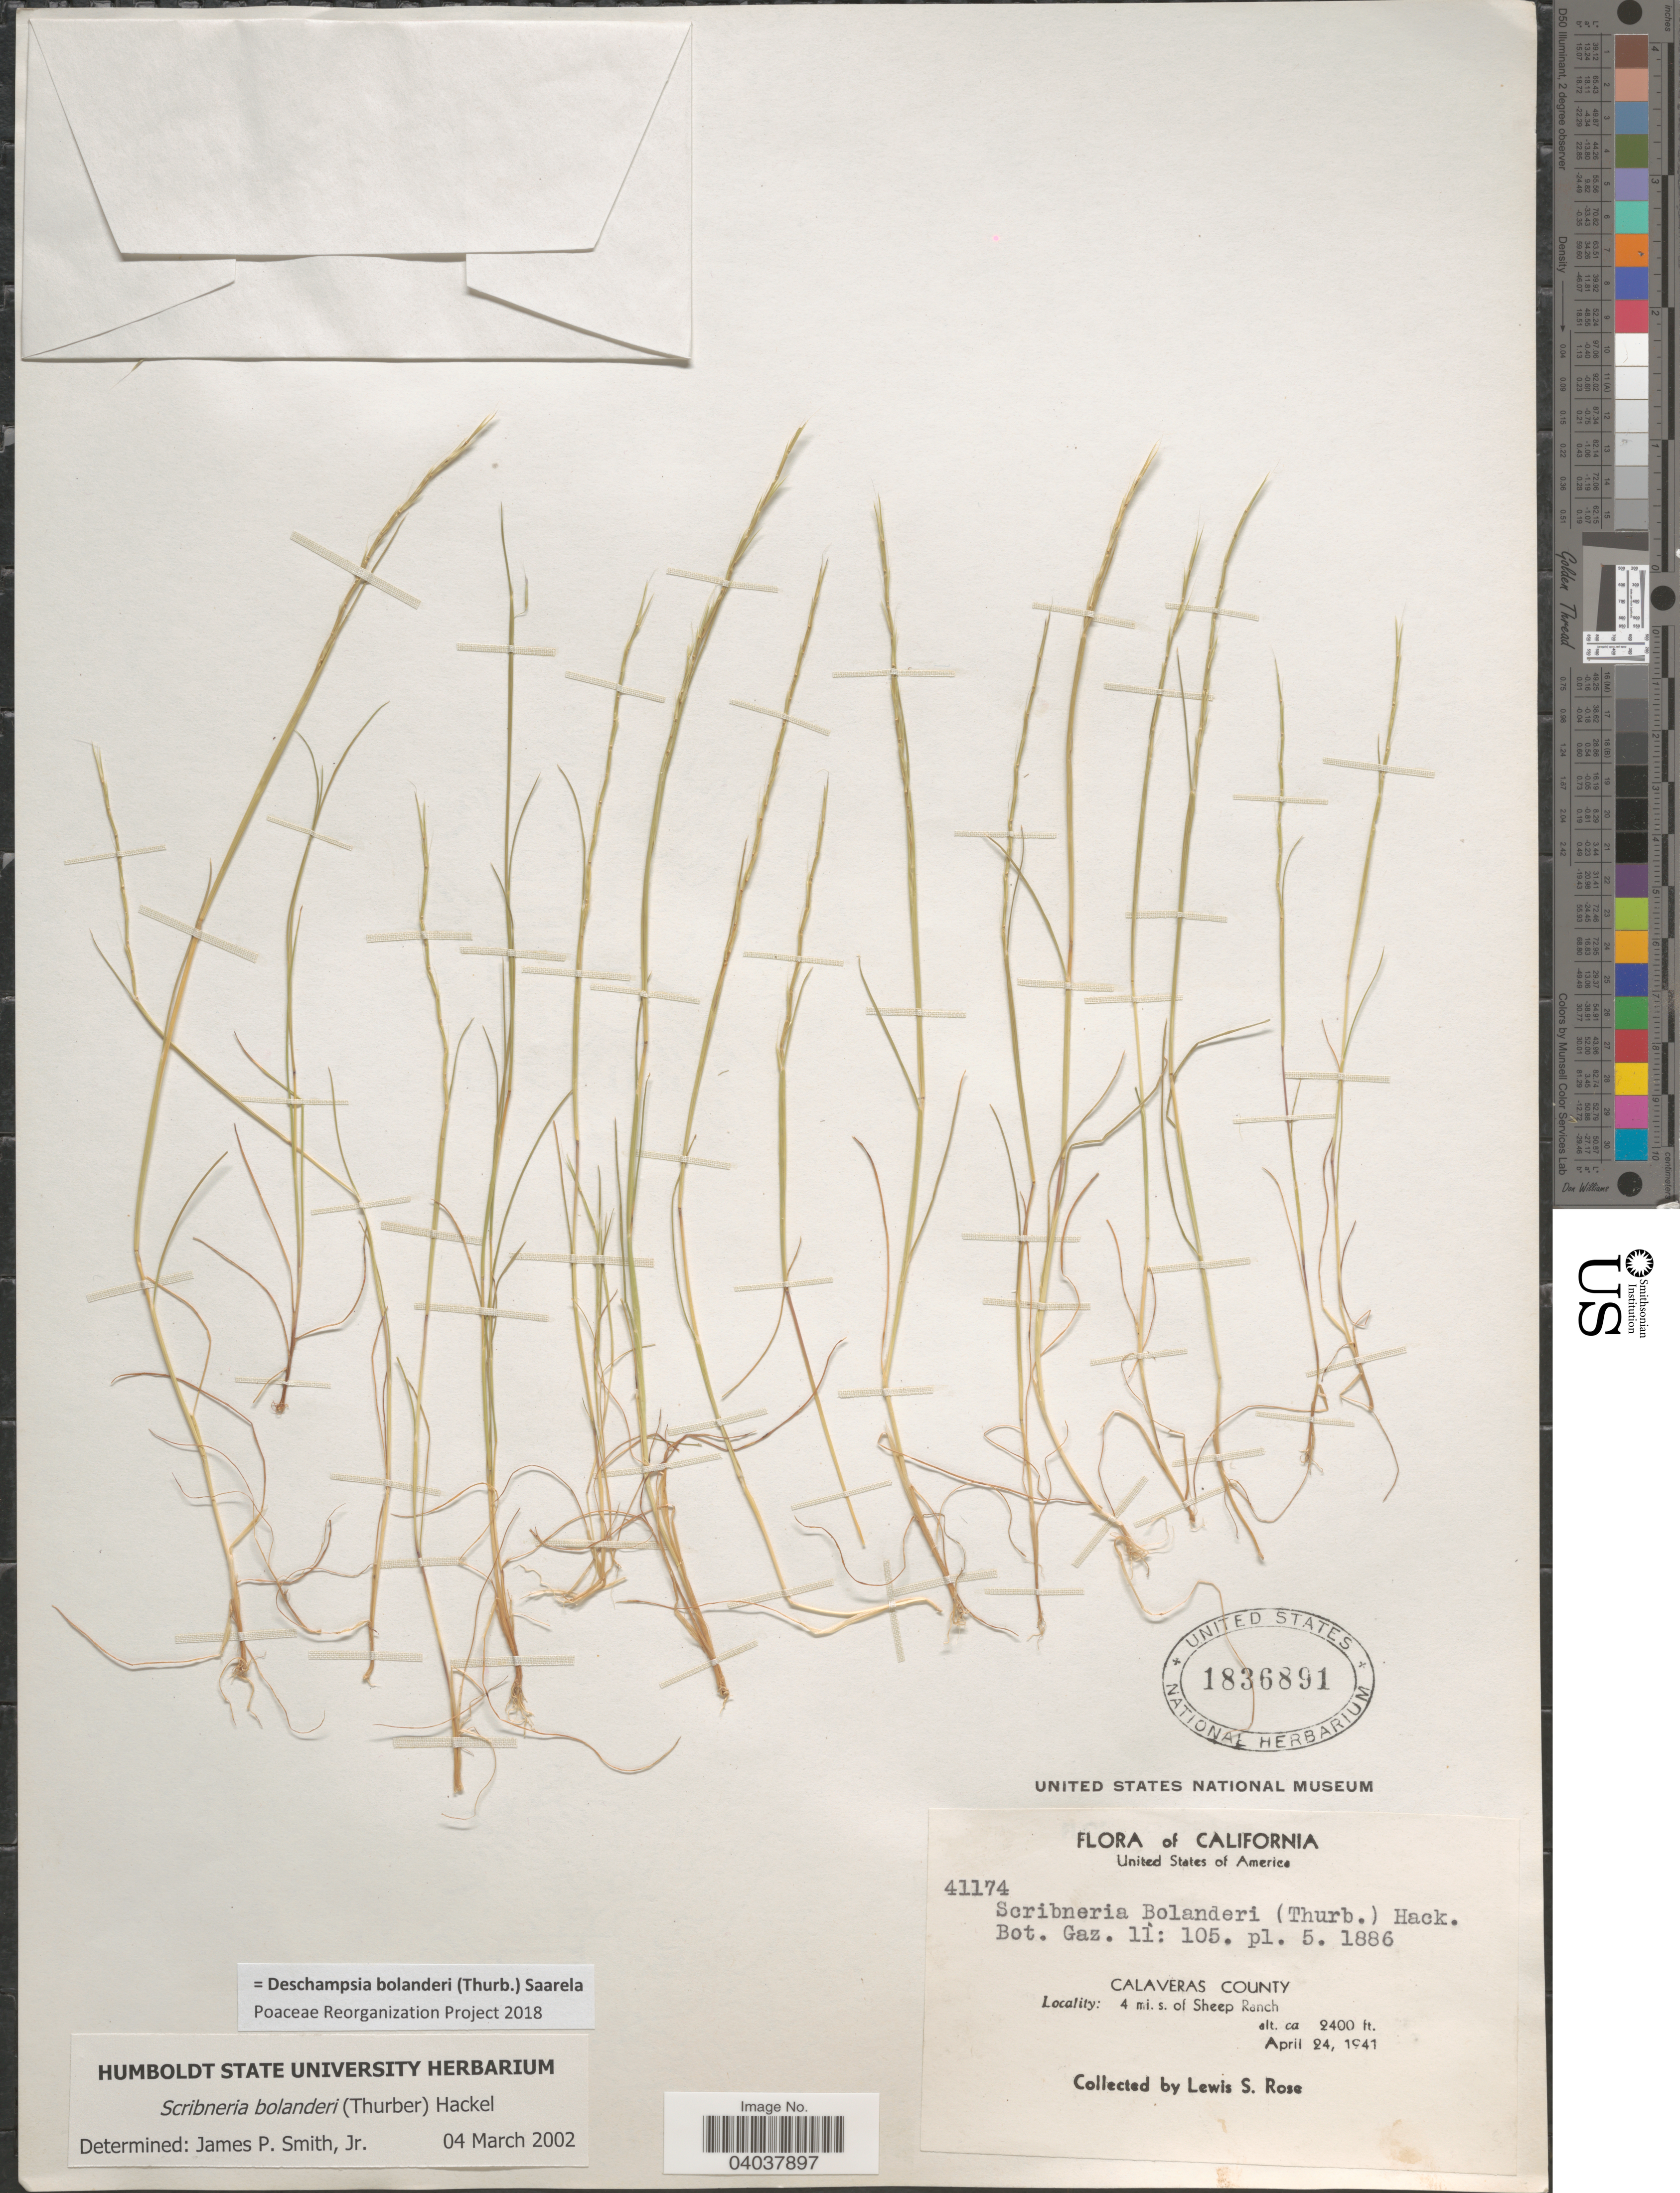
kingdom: Plantae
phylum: Tracheophyta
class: Liliopsida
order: Poales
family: Poaceae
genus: Deschampsia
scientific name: Deschampsia bolanderi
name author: (Thurb.) Saarela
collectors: L. S. Rose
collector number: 41174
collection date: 1941-04-24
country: United States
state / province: California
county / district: Calaveras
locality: Calaveras County. 4 mi. s. of Sheep Ranch.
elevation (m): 732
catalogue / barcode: US 1836891